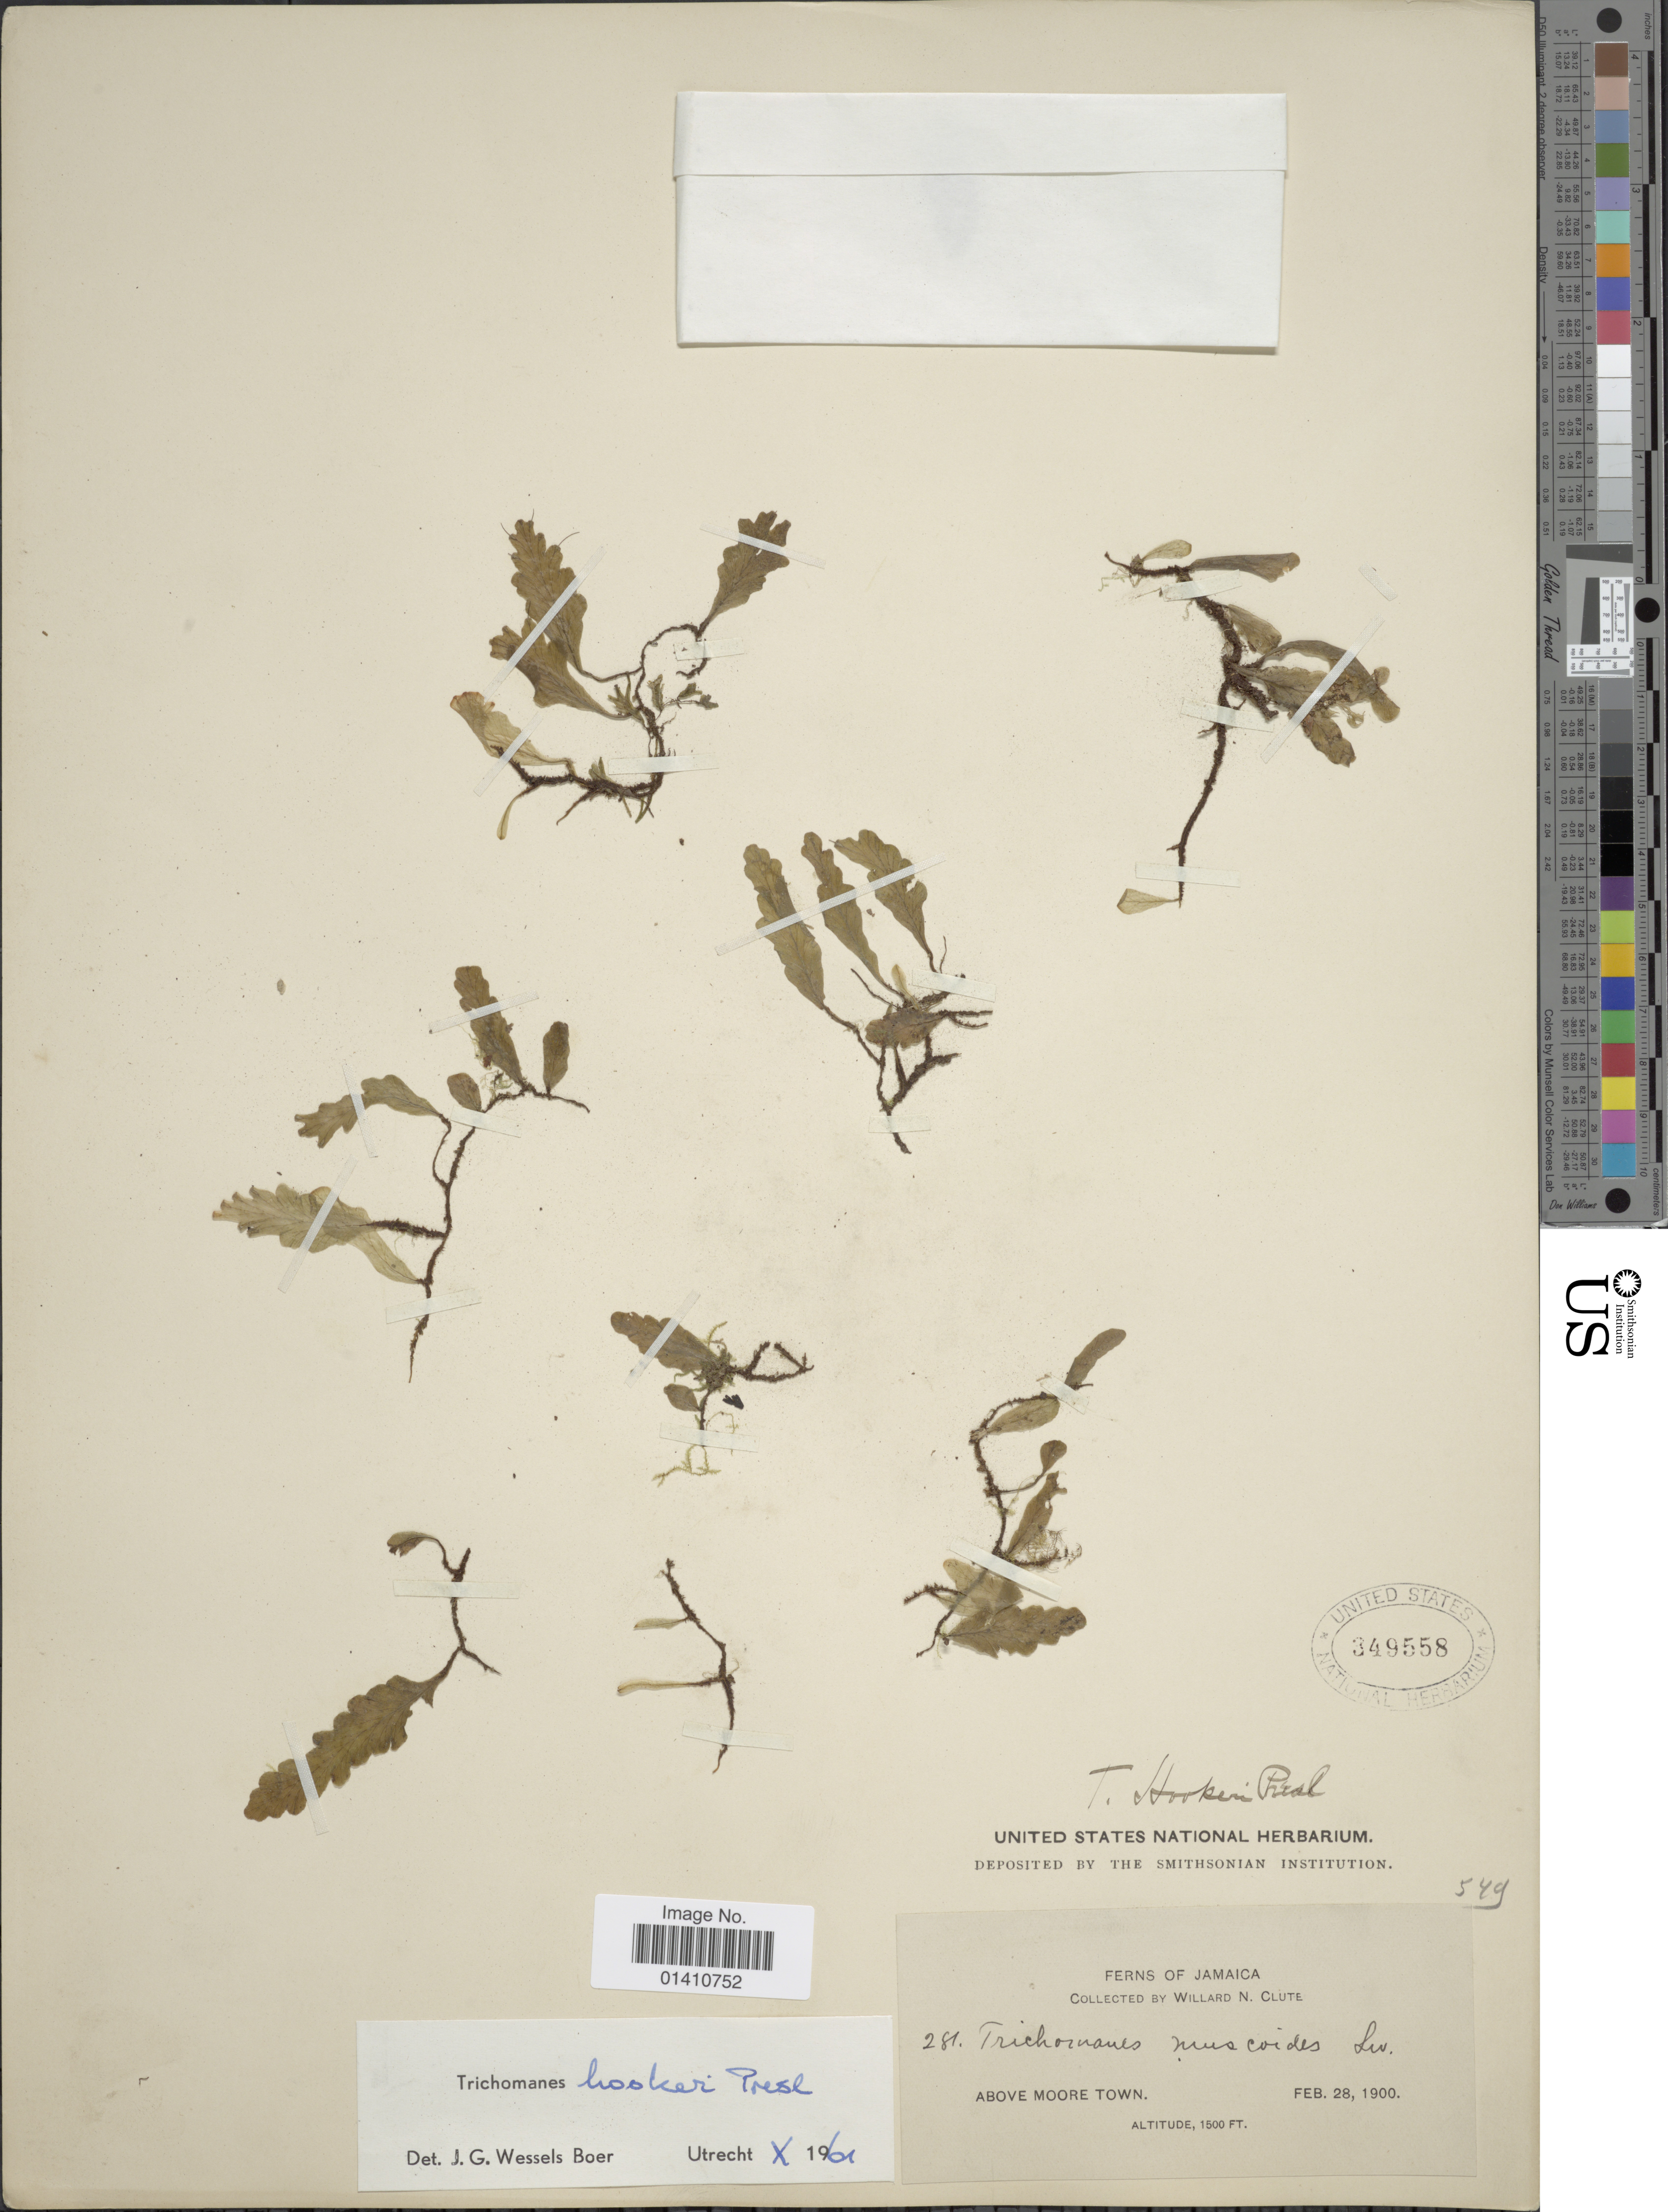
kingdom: Plantae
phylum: Tracheophyta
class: Polypodiopsida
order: Hymenophyllales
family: Hymenophyllaceae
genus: Didymoglossum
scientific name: Didymoglossum hookeri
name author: C. Presl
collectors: W. N. Clute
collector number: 281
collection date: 1900-02-28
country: Jamaica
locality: Above Moore Town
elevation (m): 457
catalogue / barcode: US 349558